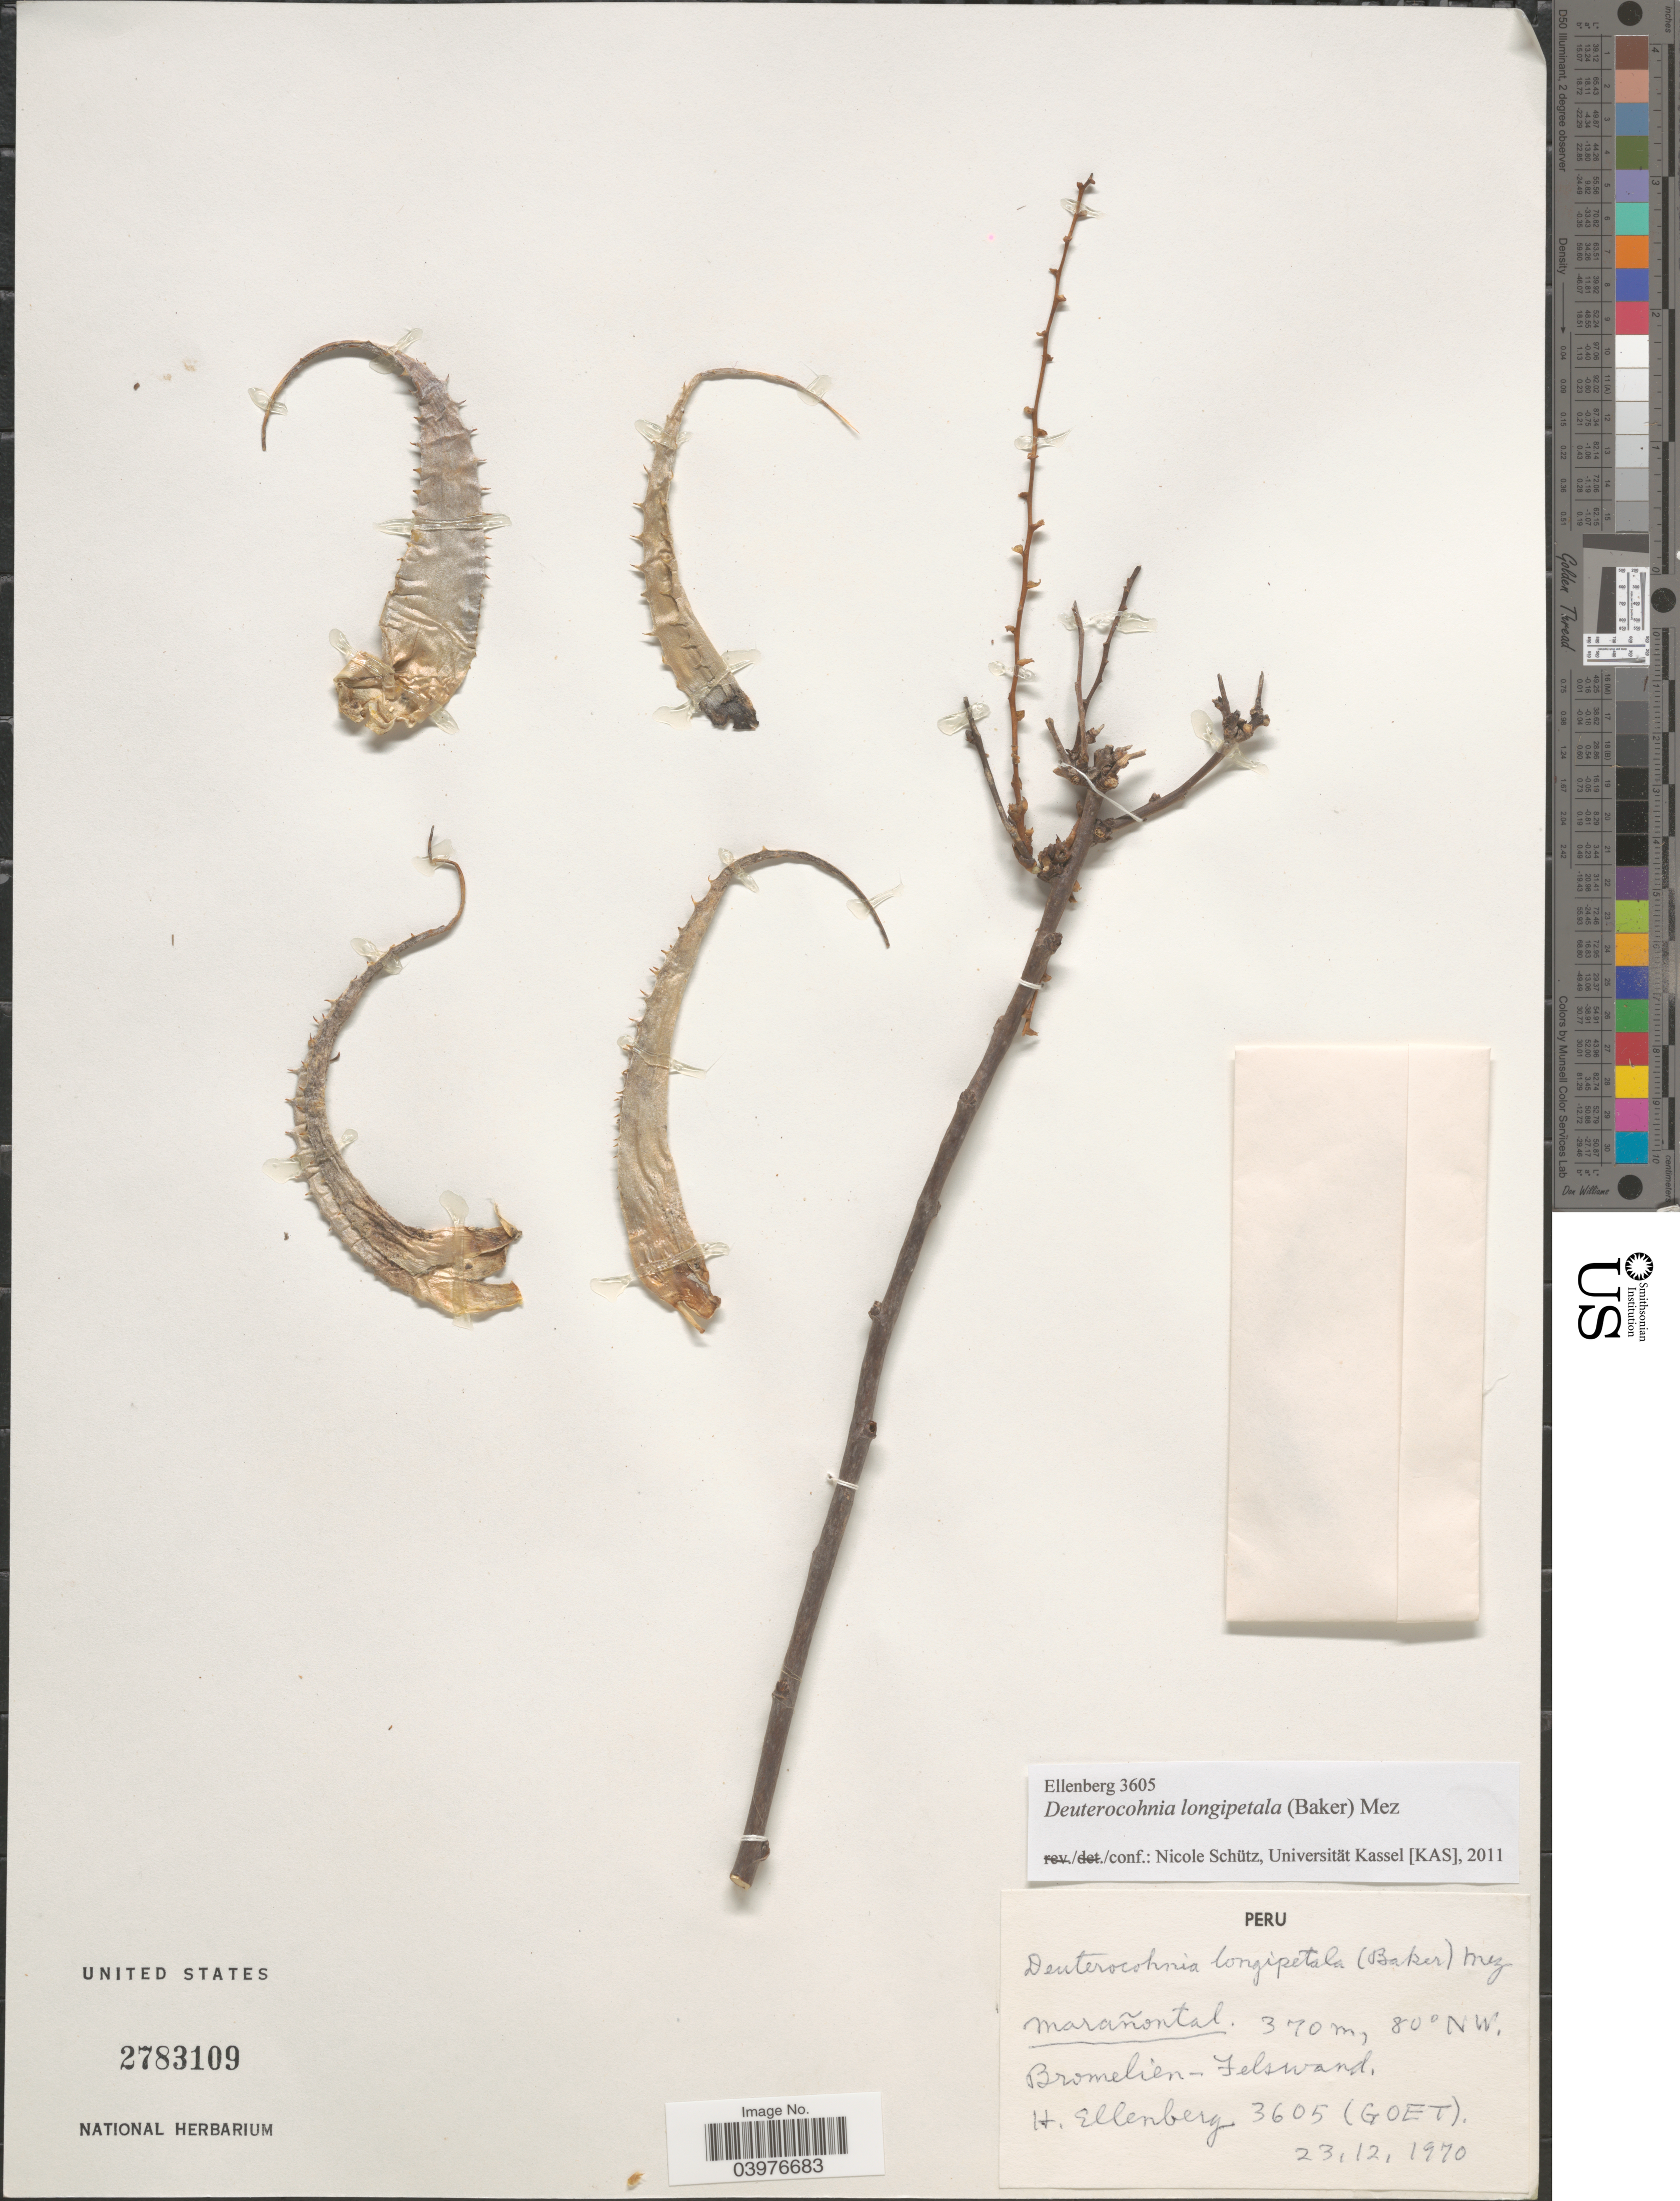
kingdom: Plantae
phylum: Tracheophyta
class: Liliopsida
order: Poales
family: Bromeliaceae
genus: Deuterocohnia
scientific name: Deuterocohnia longipetala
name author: (Baker) Mez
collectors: H. Ellenberg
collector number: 3605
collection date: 1970-12-23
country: Peru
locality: Marañontal. 80° NW, Bromelien-Felswand.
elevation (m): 370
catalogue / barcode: US 2783109